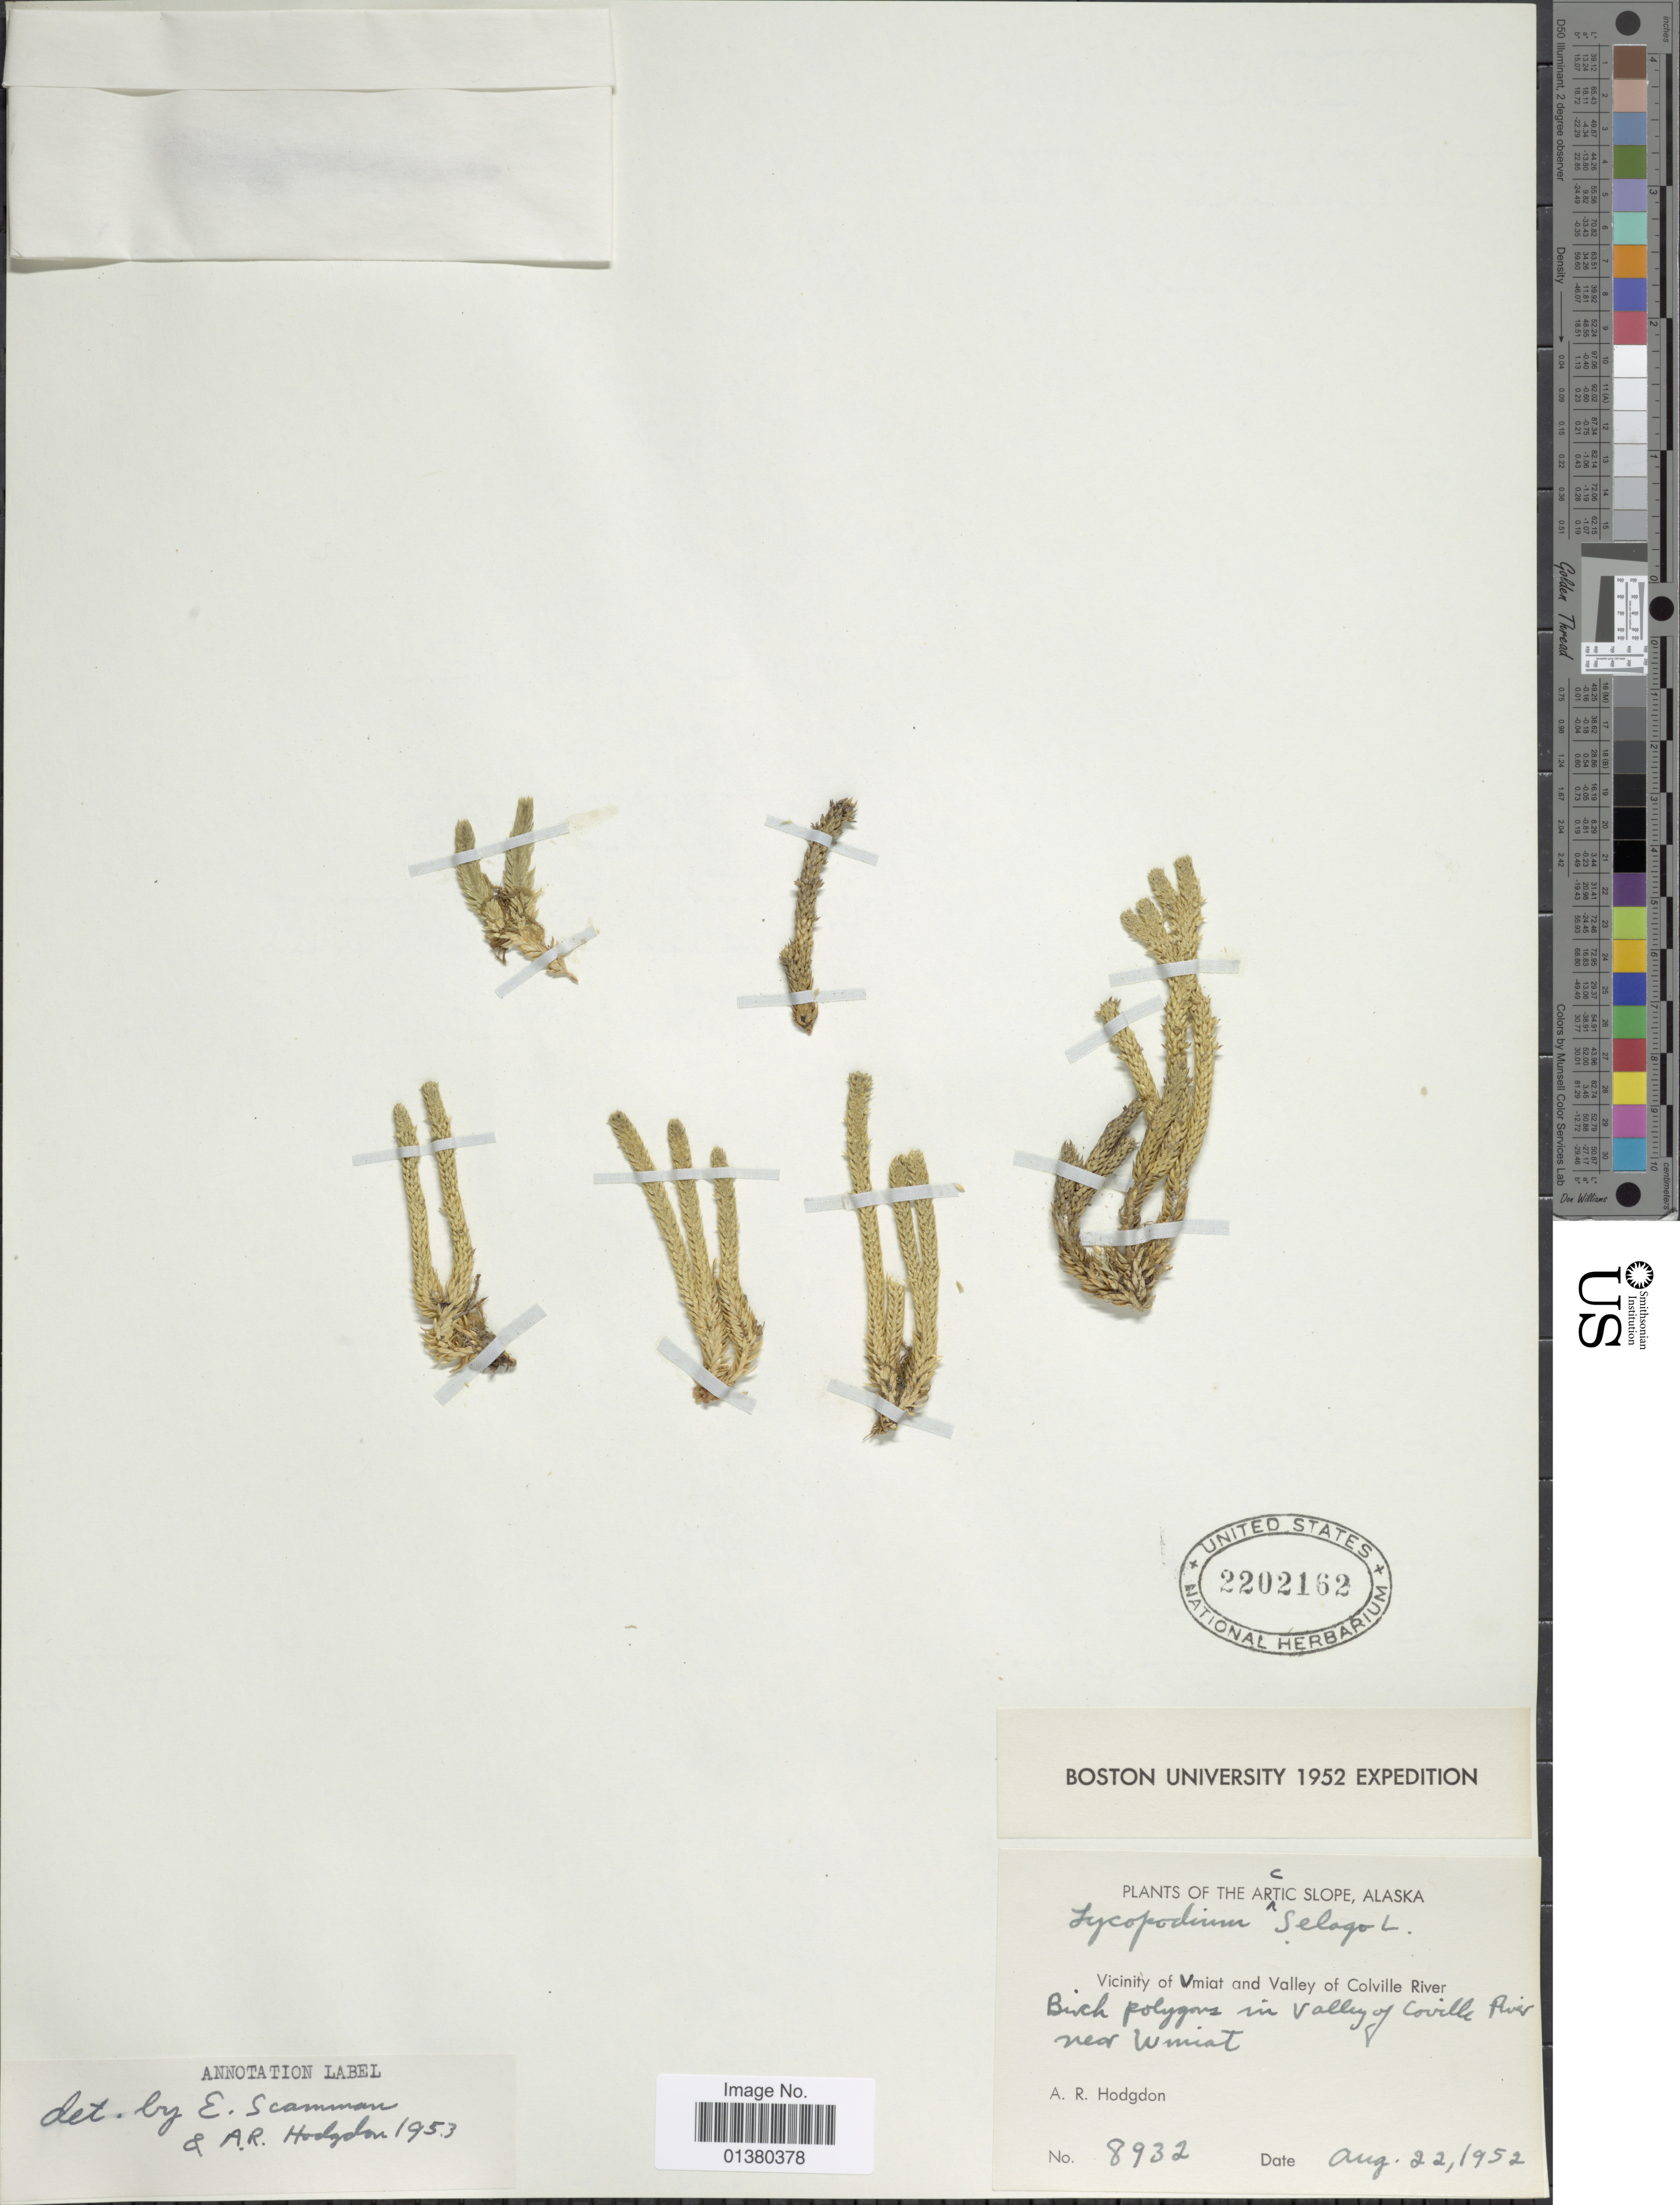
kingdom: Plantae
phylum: Tracheophyta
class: Lycopodiopsida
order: Lycopodiales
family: Lycopodiaceae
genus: Huperzia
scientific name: Huperzia selago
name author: (L.) Bernh. ex Schrank & Mart.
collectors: A. R. Hodgdon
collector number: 8932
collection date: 1952-08-22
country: United States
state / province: Alaska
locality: The Arctic slope, Vicinity of Umiat and Valley of Colville River, Birch polygons in valley of Colville River near Umiat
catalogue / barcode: US 2202162